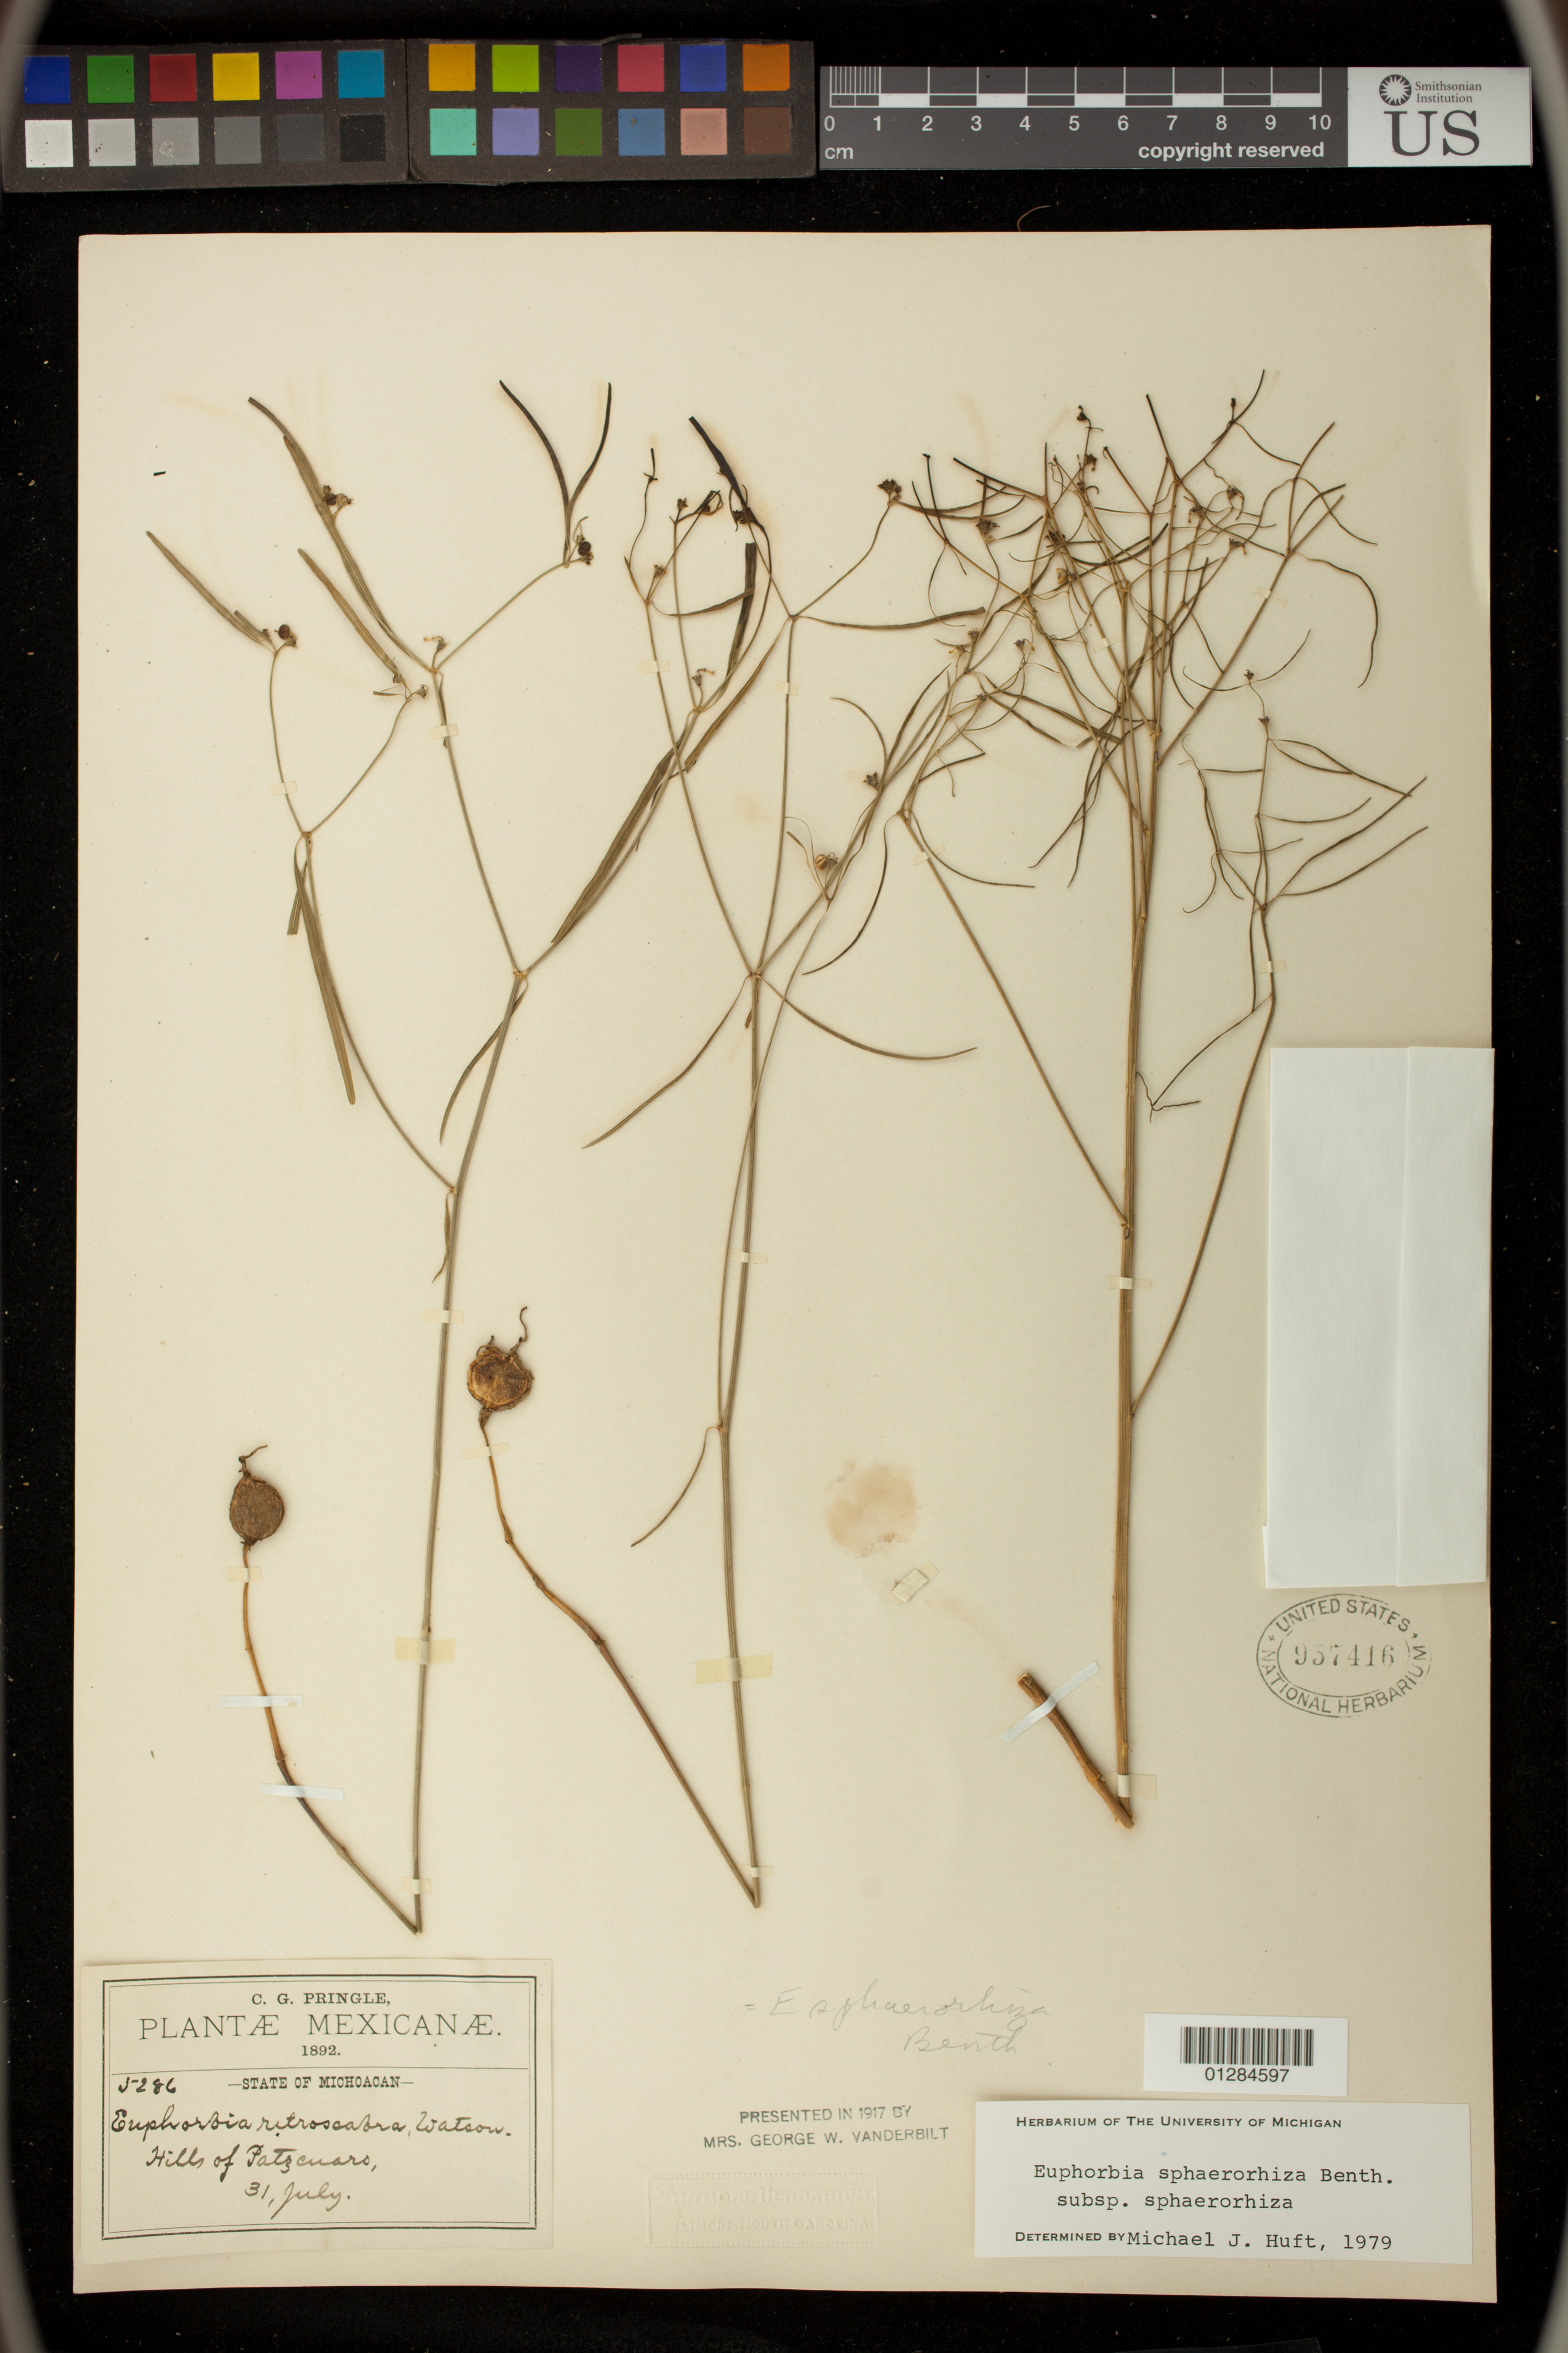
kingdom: Plantae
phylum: Tracheophyta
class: Magnoliopsida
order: Malpighiales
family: Euphorbiaceae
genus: Euphorbia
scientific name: Euphorbia sphaerorhiza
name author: Benth.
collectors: C. G. Pringle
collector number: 5286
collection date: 1892-07-31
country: Mexico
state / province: Michoacán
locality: Hills of Patzcuaro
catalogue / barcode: US 957416